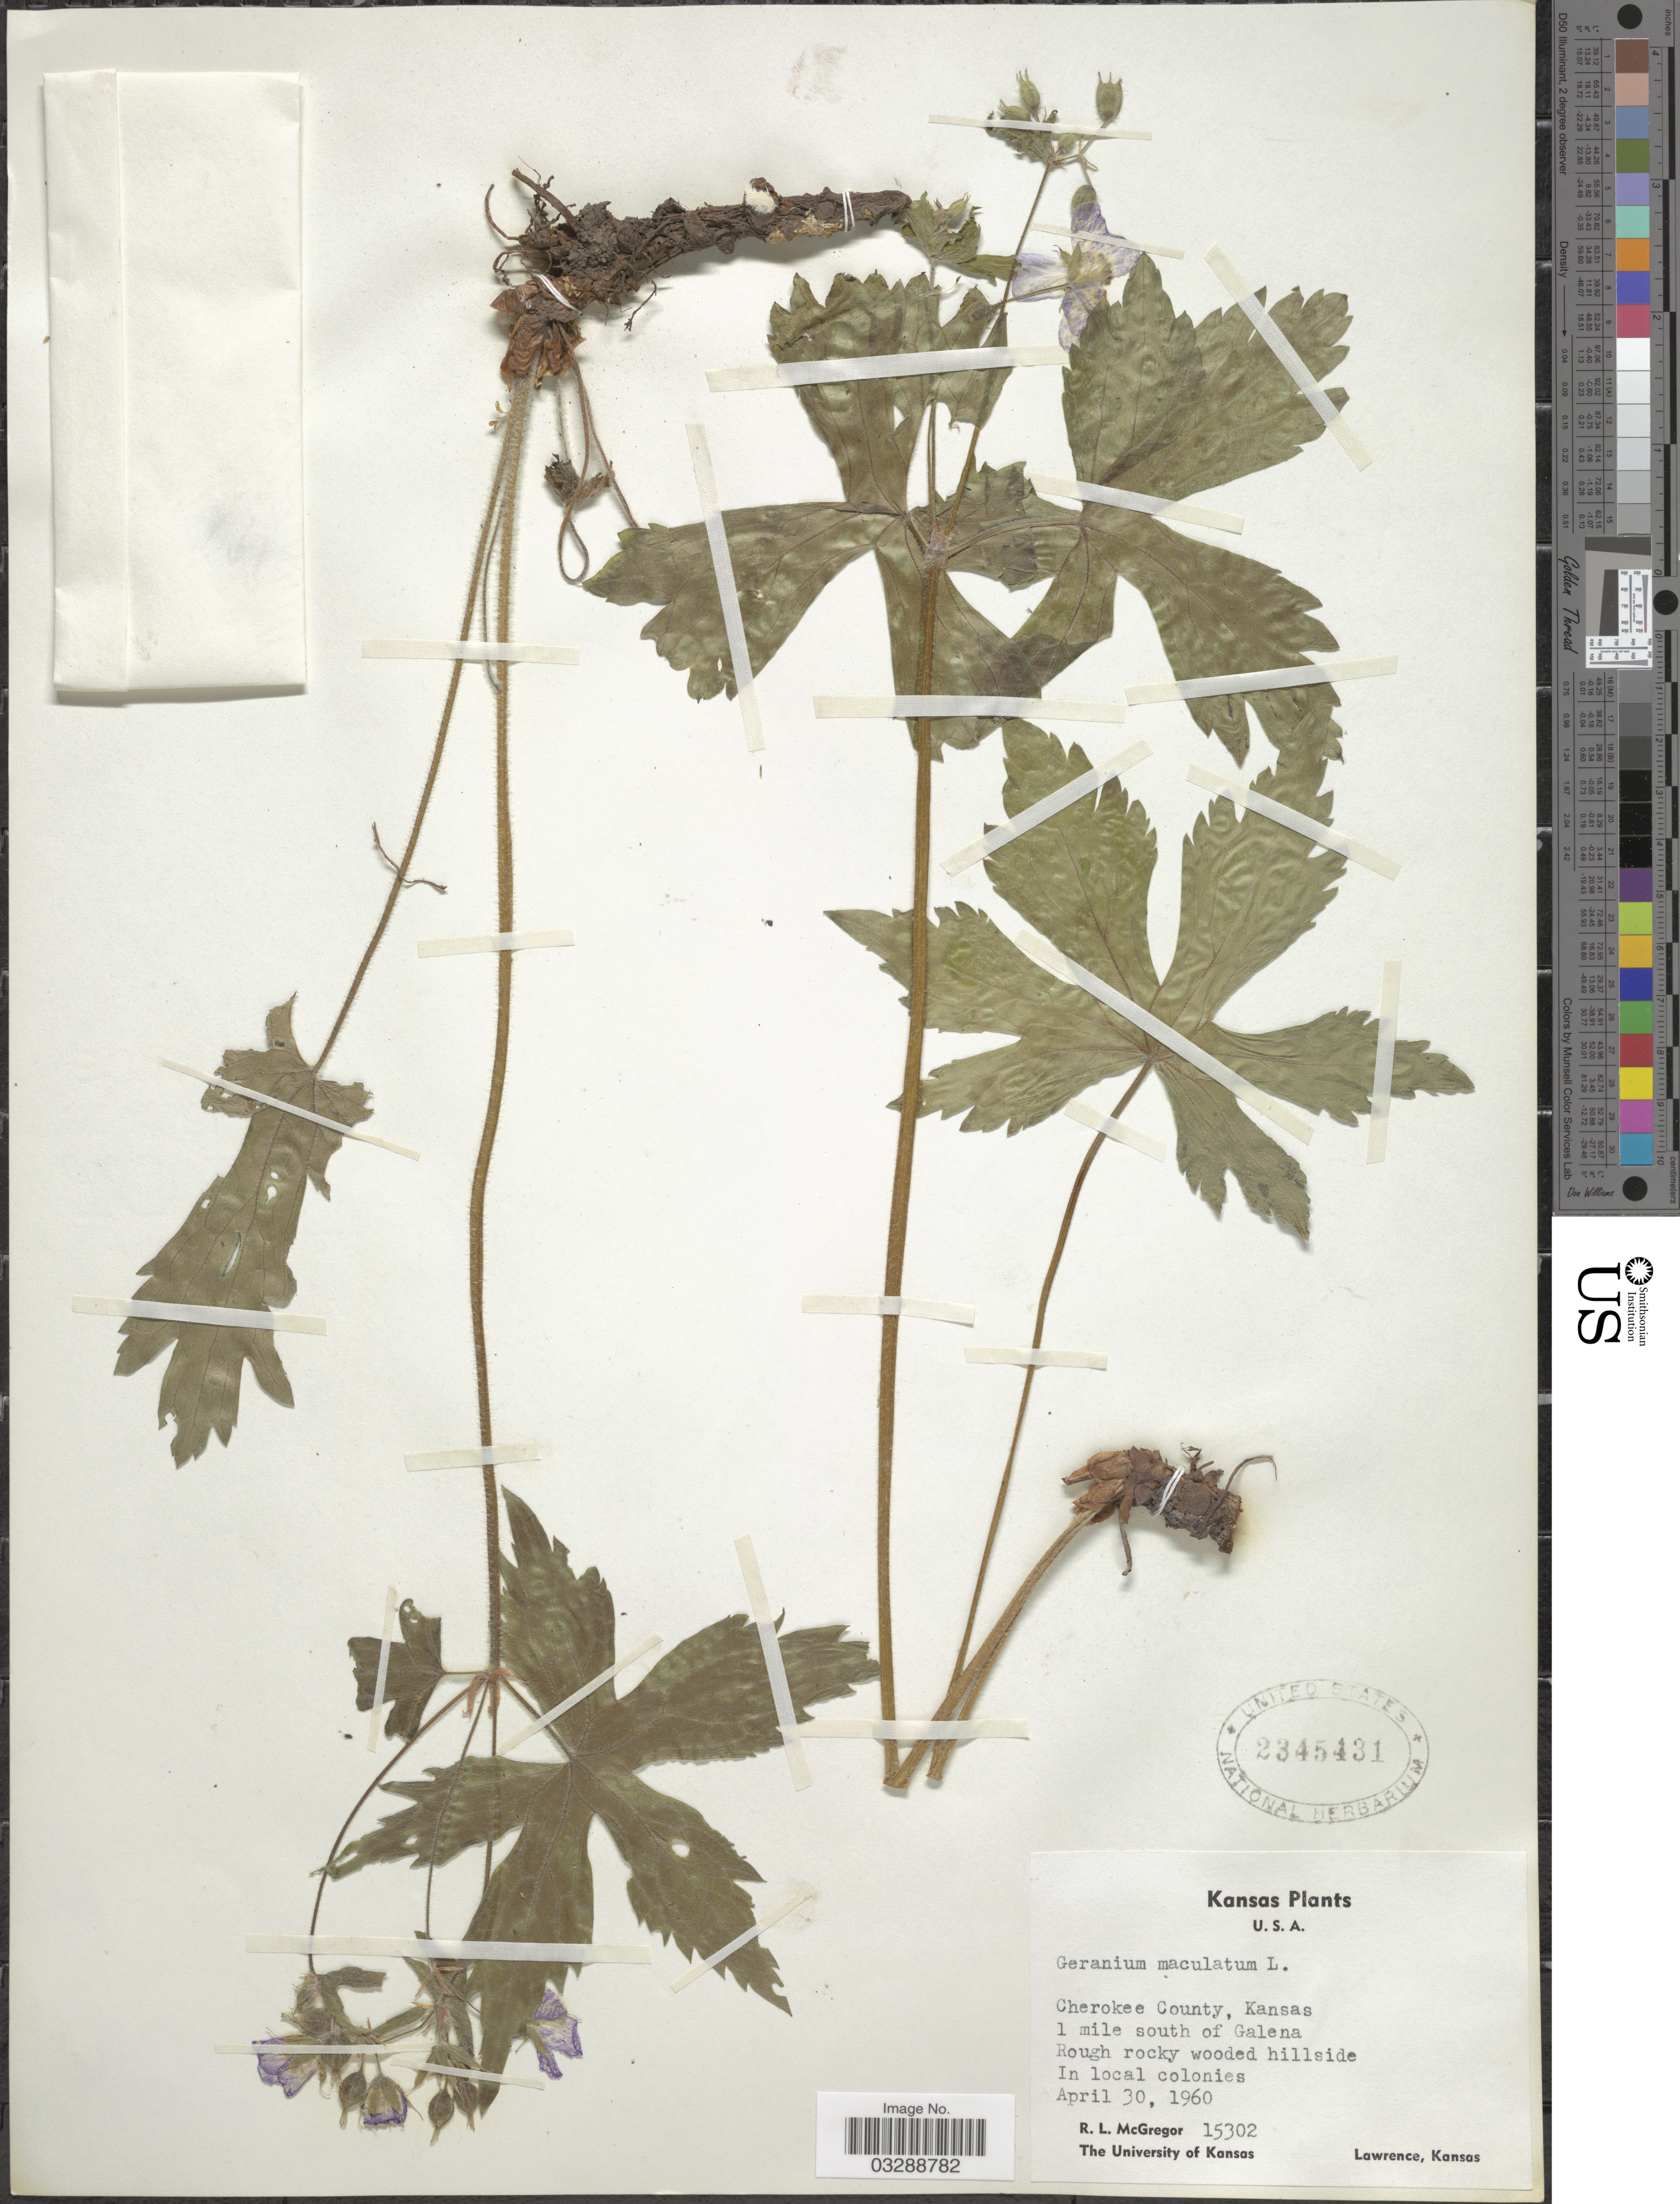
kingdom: Plantae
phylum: Tracheophyta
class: Magnoliopsida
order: Geraniales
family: Geraniaceae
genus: Geranium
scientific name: Geranium maculatum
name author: L.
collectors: R. McGregor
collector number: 15302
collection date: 1960-04-30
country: United States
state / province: Kansas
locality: Cherokee County, 1 mile south of Galena.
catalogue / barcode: US 2345431